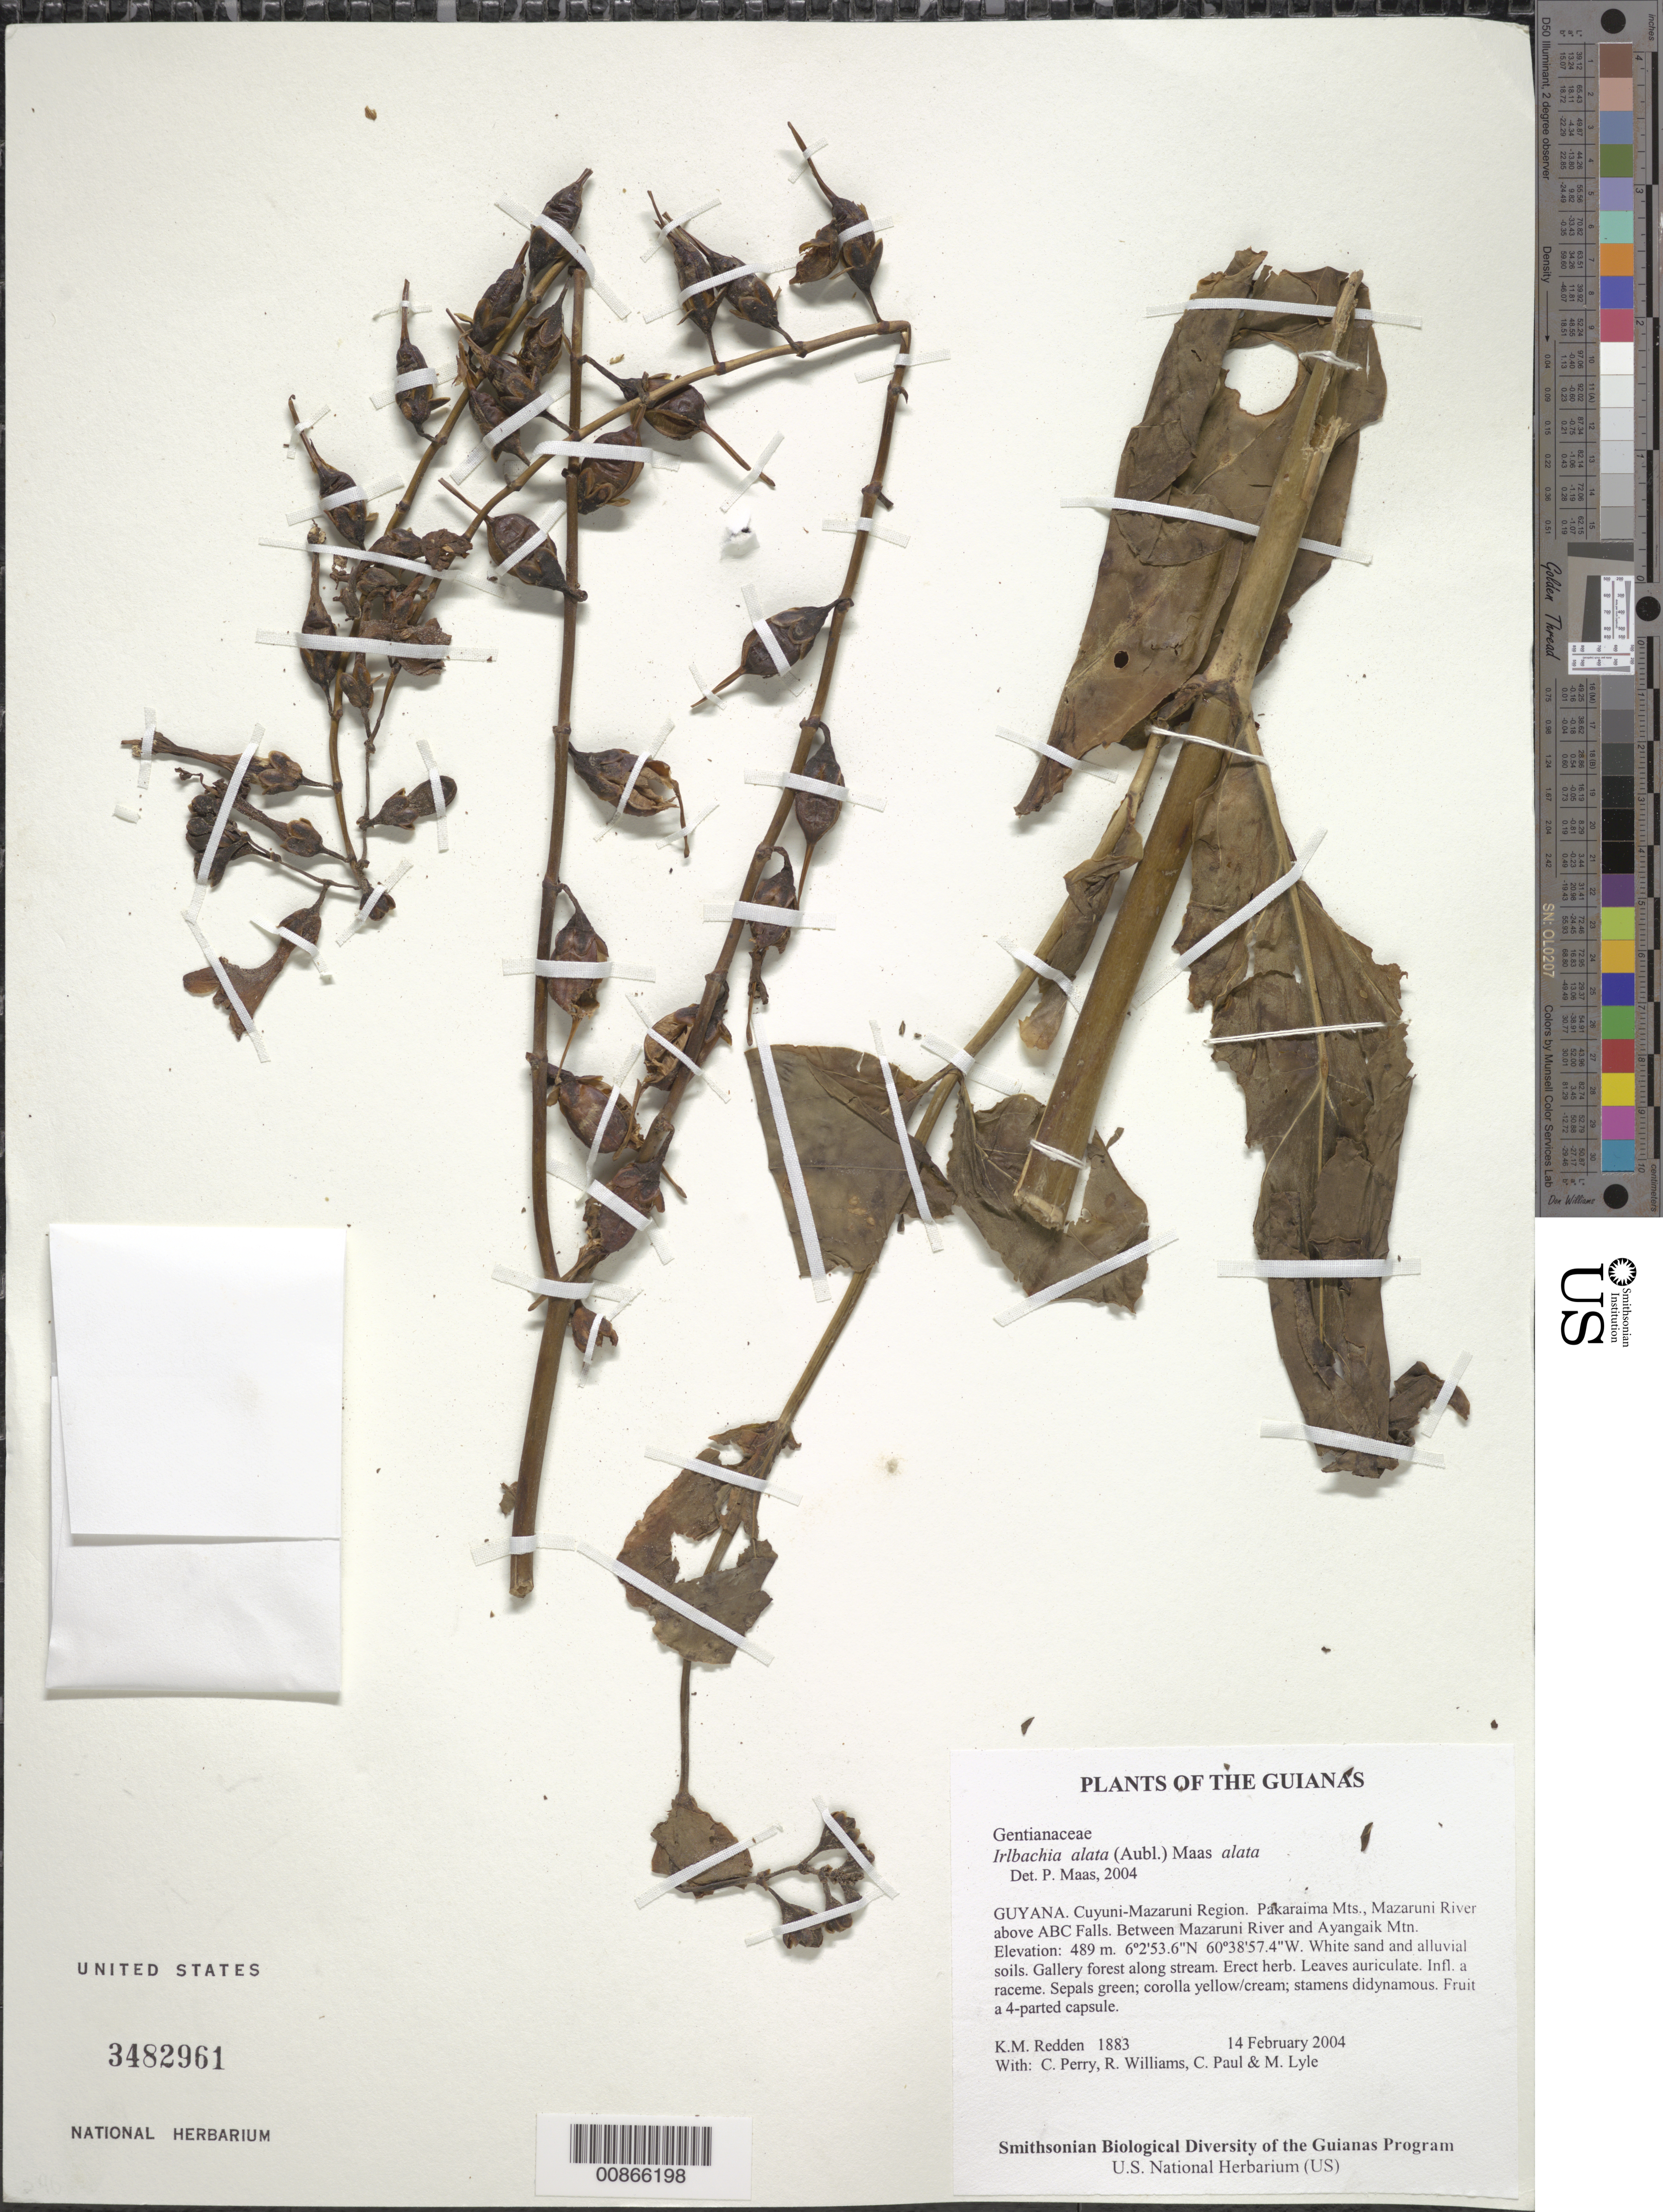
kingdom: Plantae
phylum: Tracheophyta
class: Magnoliopsida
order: Gentianales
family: Gentianaceae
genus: Irlbachia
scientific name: Irlbachia alata subsp. alata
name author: (Aubl.) Maas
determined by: Maas, Paul J. M.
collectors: K. M. Redden, C. Perry, R. Williams, C. Paul & M. Lyle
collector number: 1883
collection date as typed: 14 February 2004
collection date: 2004-02-14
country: Guyana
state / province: Cuyuni-Mazaruni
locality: Pakaraima Mts., Mazaruni River above ABC Falls. Between Mazaruni River and Ayangaik Mtn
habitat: White sand and alluvial soils. Gallery forest along stream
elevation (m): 489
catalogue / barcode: US 3482961